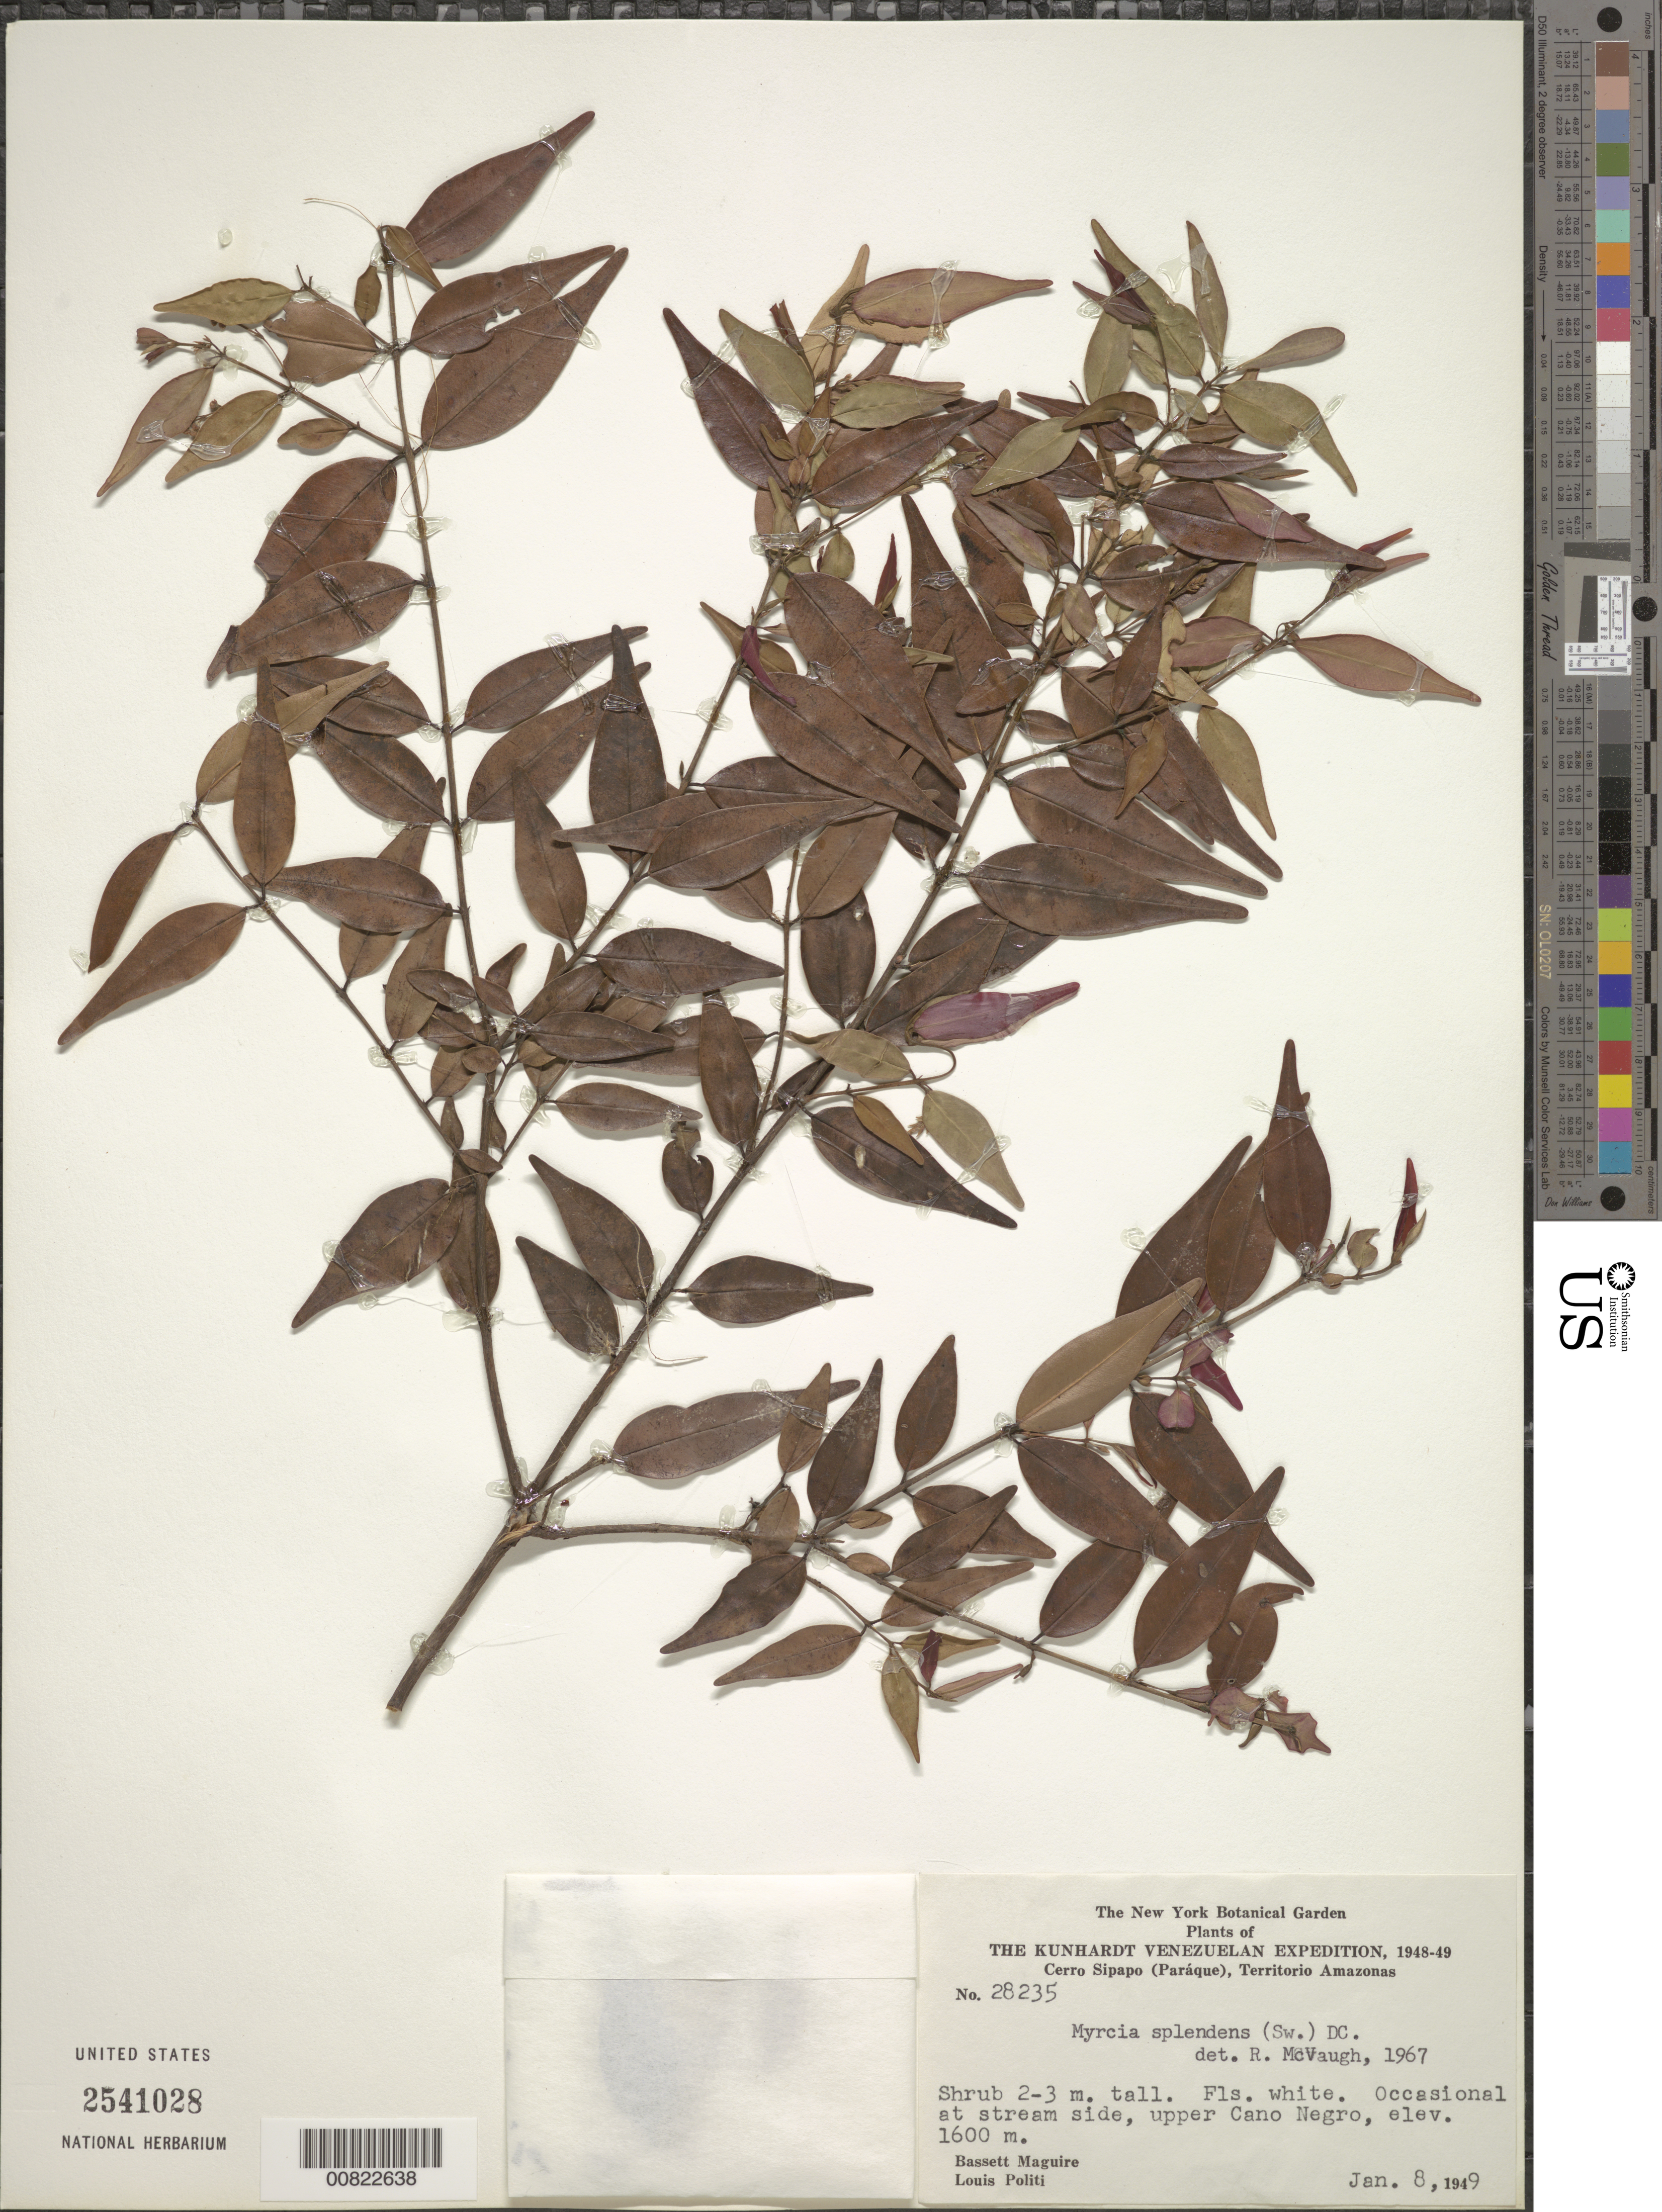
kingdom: Plantae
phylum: Tracheophyta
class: Magnoliopsida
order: Myrtales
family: Myrtaceae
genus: Myrcia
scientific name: Myrcia splendens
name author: (Sw.) DC.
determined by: McVaugh, R.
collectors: B. Maguire & L. Politi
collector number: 28235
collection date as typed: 8-Jan-49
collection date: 1949-01-08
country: Venezuela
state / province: Amazonas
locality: Cerro Sipapo (Paráque), upper Caño Negro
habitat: Stream side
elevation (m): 1600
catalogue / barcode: US 2541028